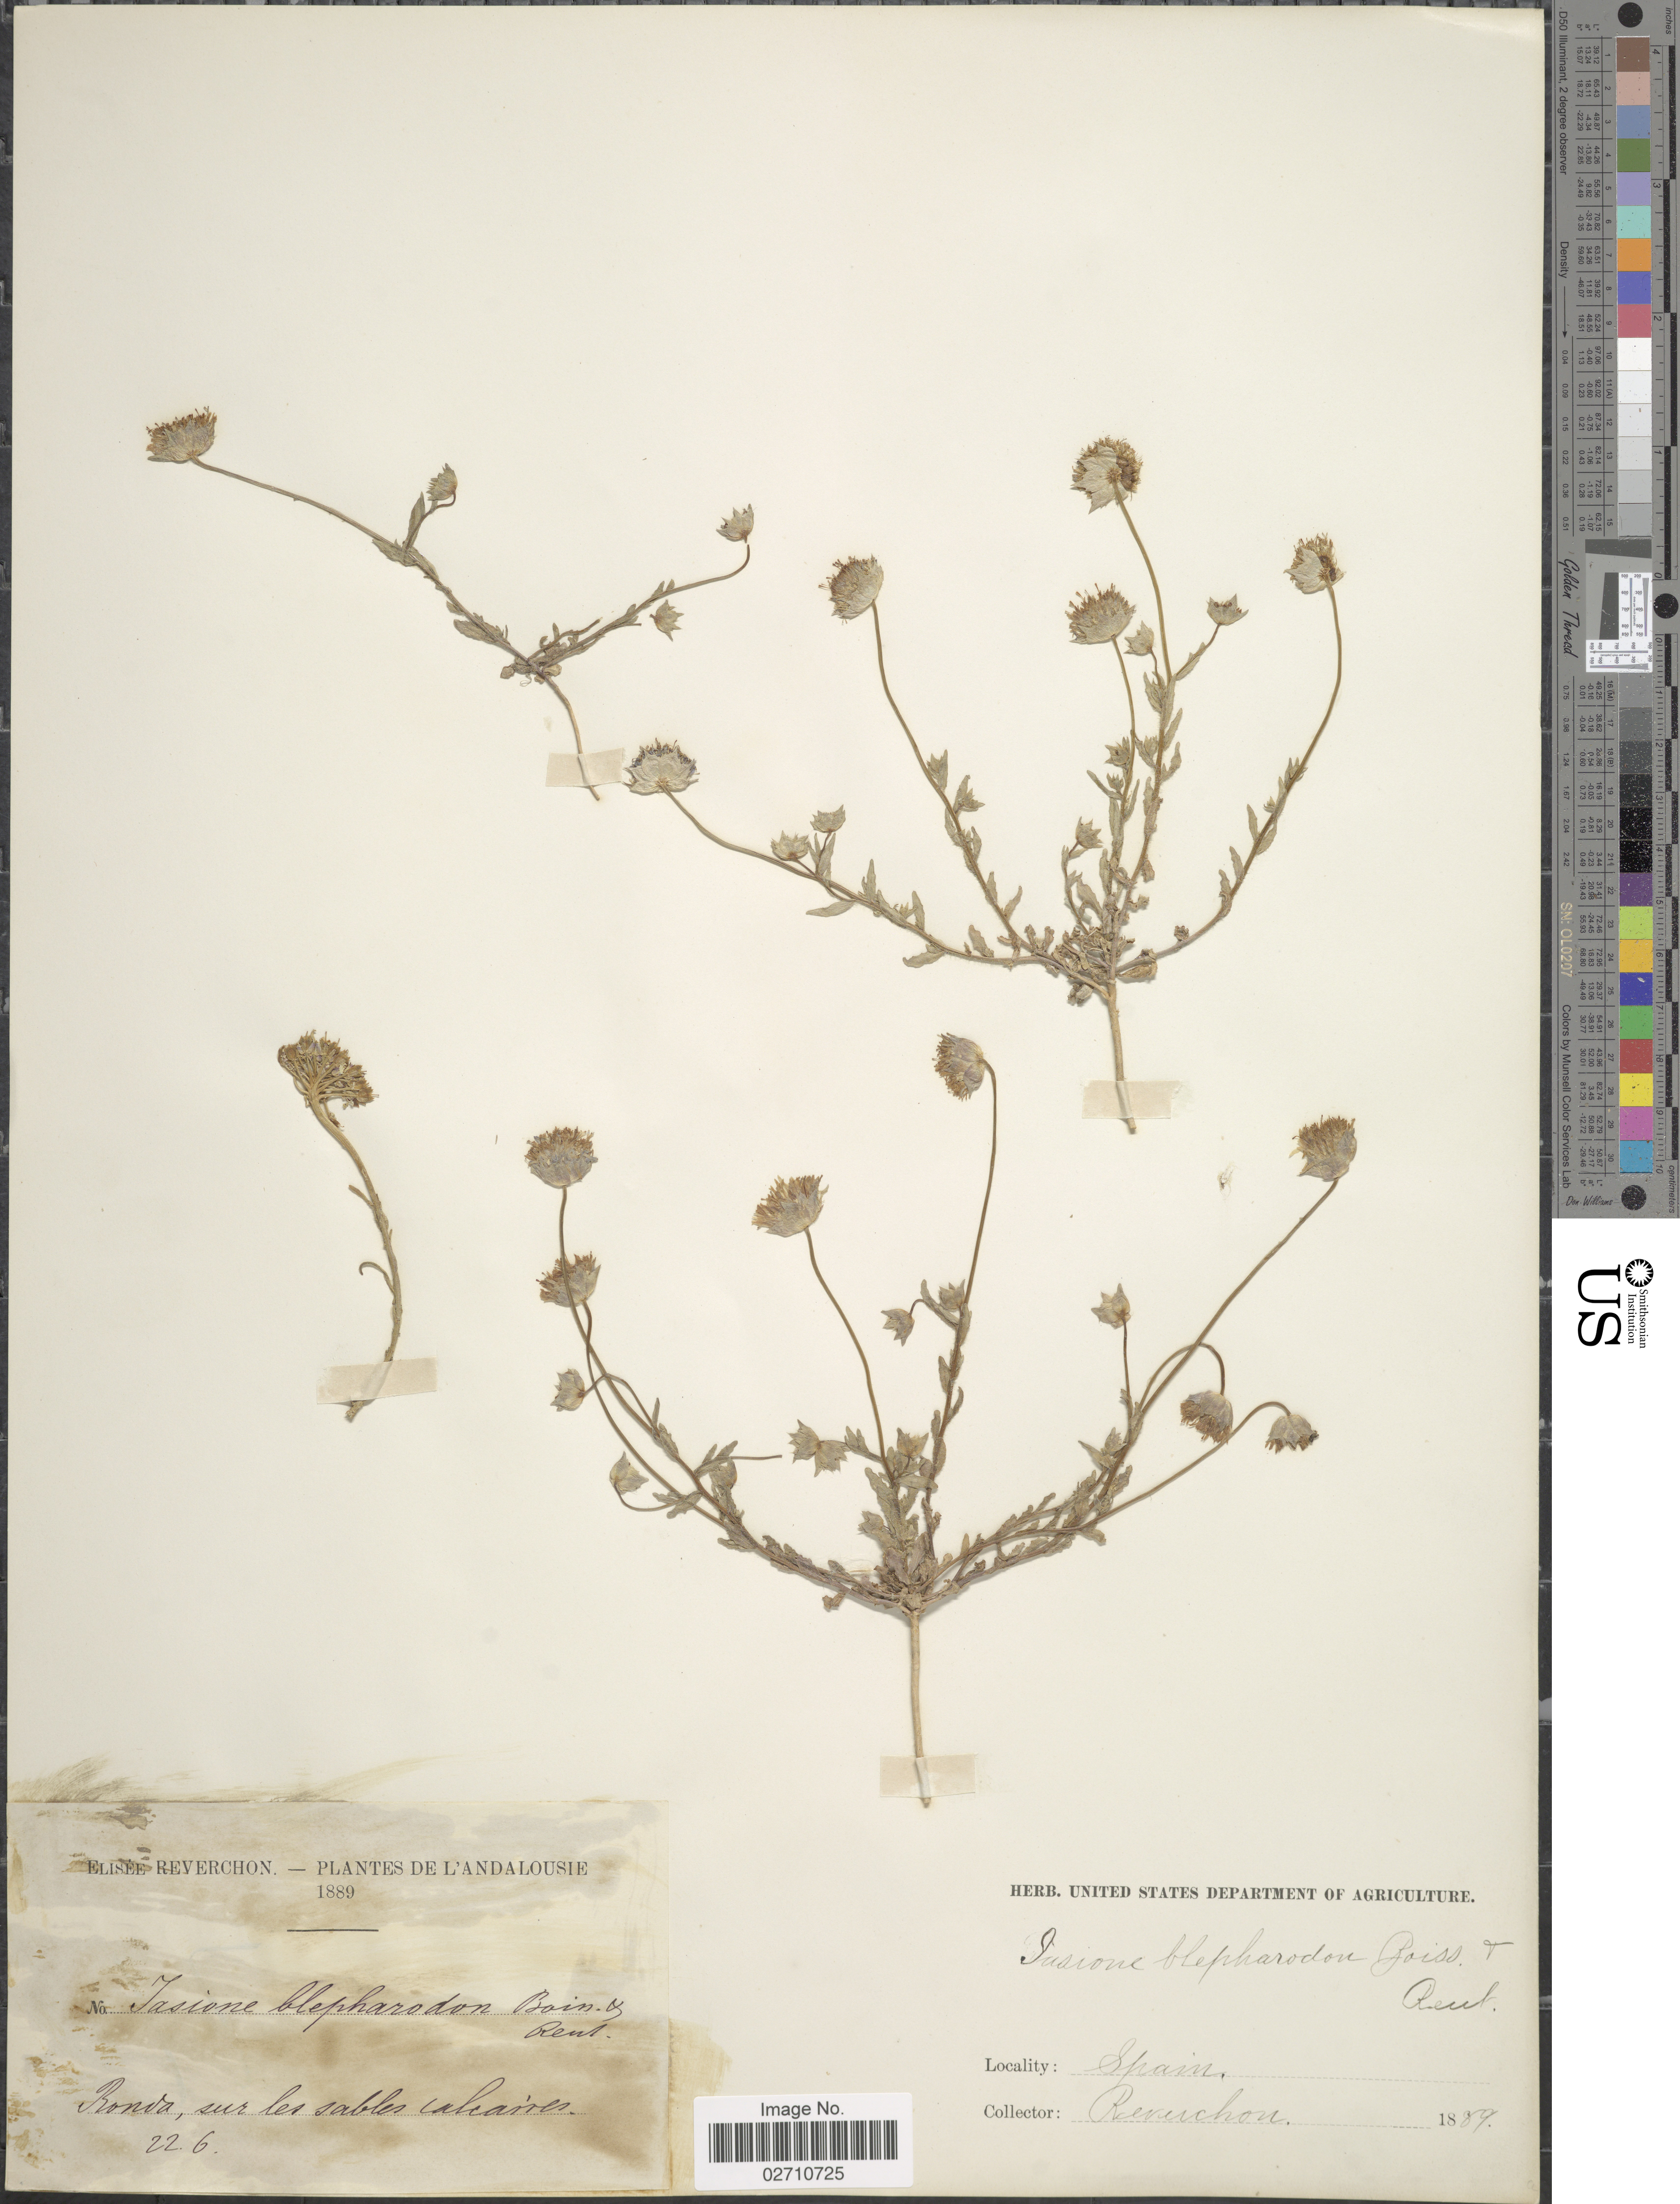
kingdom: Plantae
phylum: Tracheophyta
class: Magnoliopsida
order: Asterales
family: Campanulaceae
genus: Jasione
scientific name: Jasione blepharodon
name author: Boiss. & Reut.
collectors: E. Reverchon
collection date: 1889-06-22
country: Spain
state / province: Andalucía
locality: L'Andalousie. Ronda